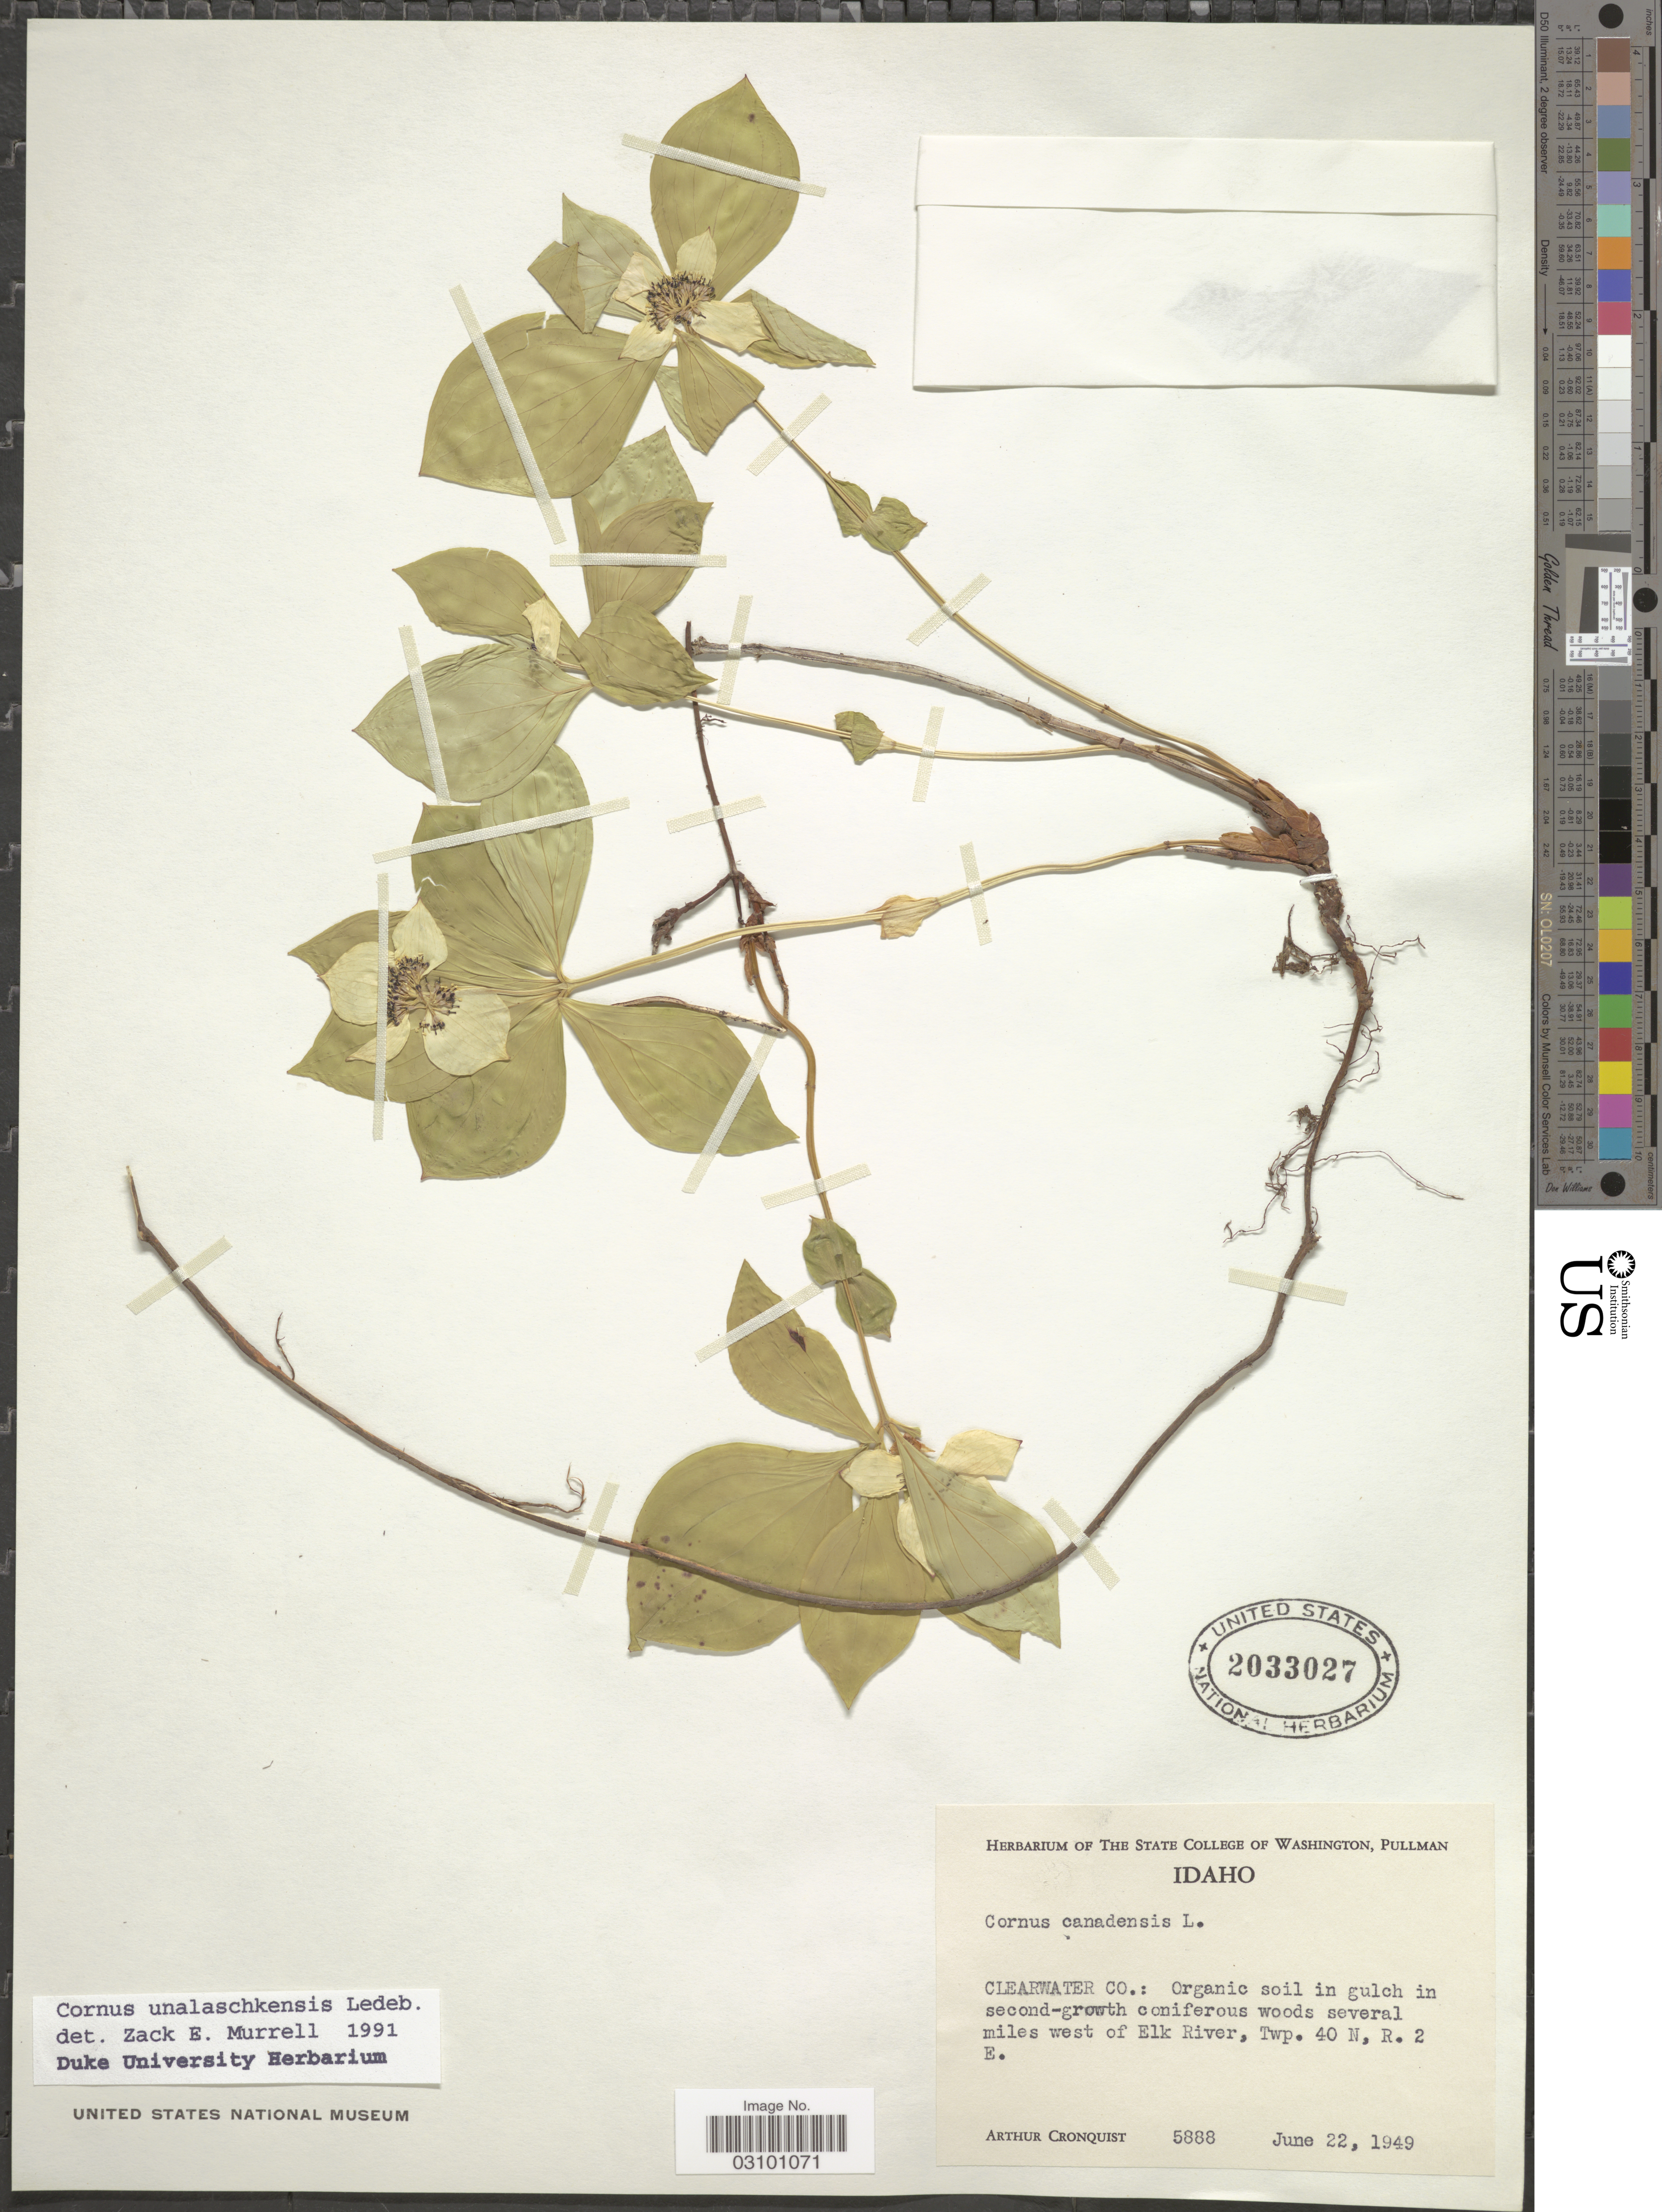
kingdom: Plantae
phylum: Tracheophyta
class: Magnoliopsida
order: Cornales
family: Cornaceae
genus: Cornus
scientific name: Cornus unalaschkensis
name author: Ledeb.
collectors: A. J. Cronquist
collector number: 5888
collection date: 1949-06-22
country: United States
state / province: Idaho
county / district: Clearwater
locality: Organic soil in gulch in second-growth coniferous woods several miles west of Elk River, Twp. 40 N, R. 2 E.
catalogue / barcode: US 2033027